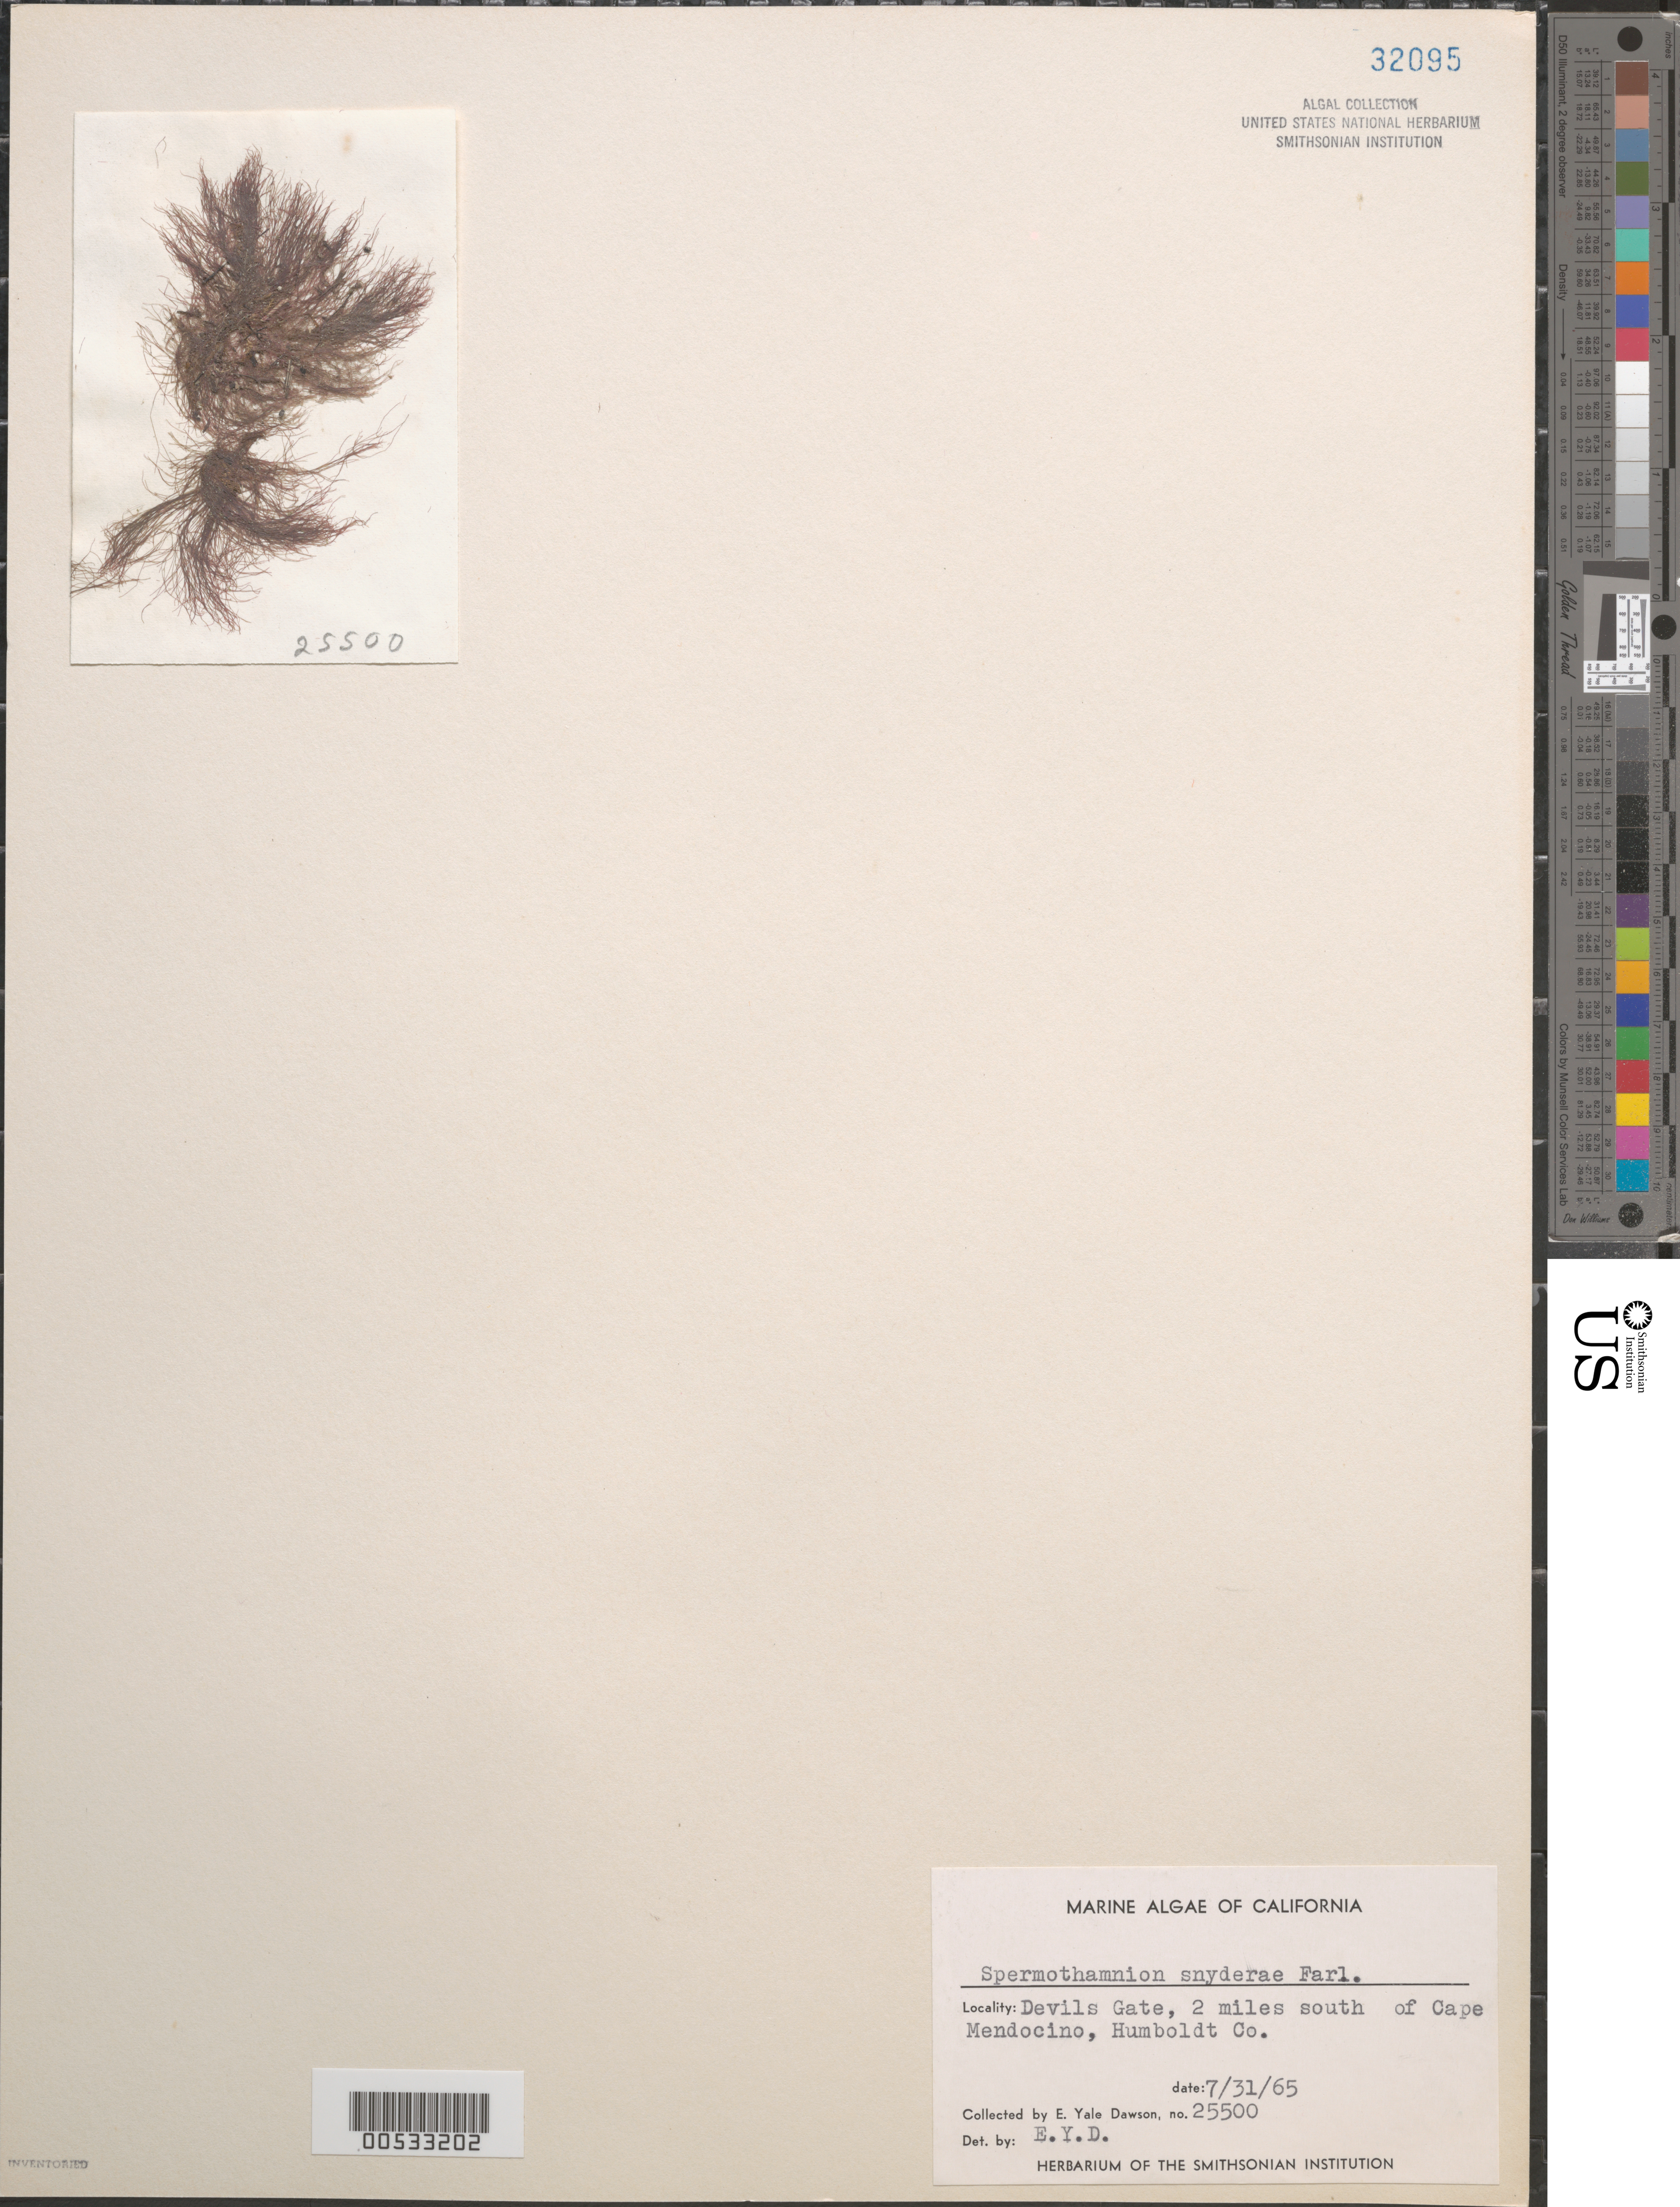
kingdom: Plantae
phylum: Rhodophyta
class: Florideophyceae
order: Ceramiales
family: Wrangeliaceae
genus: Tiffaniella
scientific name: Tiffaniella snyderae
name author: (Farl.) I.A. Abbott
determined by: Algae name updating Project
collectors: E. Y. Dawson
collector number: EYD 25500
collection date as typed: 31 Jul 1965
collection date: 1965-07-31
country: United States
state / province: California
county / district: Humboldt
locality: Devils Gate, 2 miles south of Cape Mendocino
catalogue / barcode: US 32095